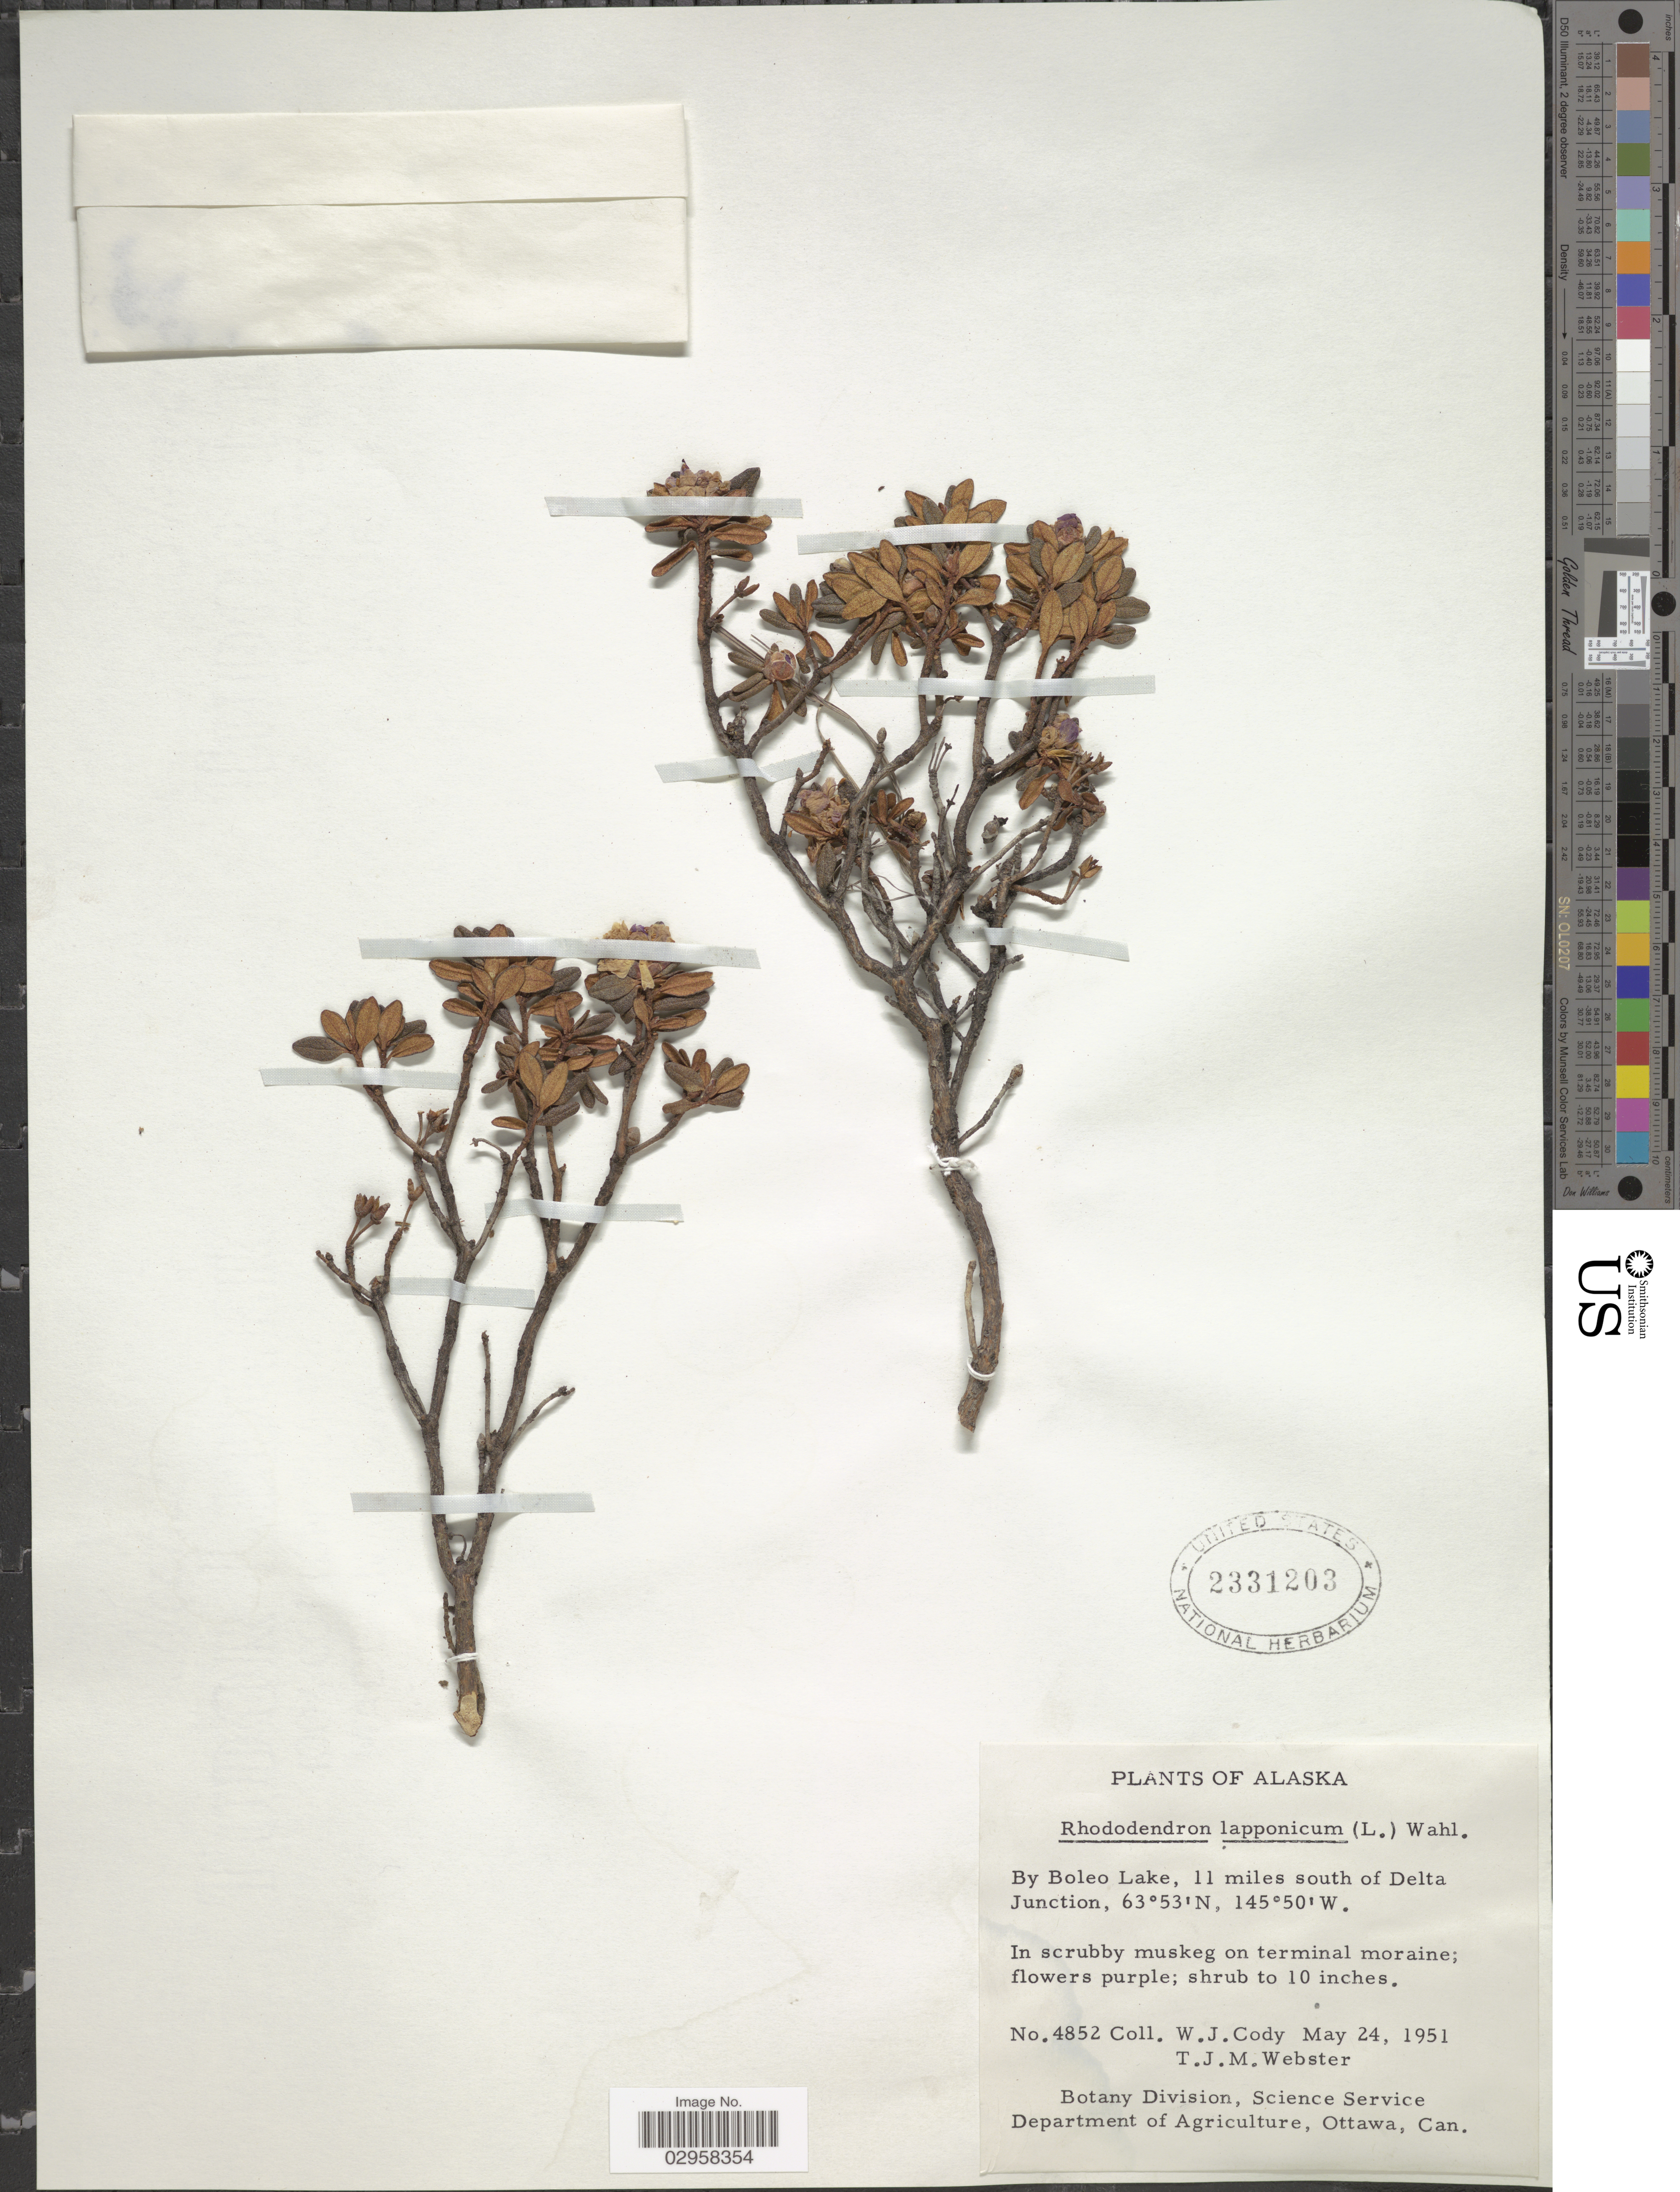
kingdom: Plantae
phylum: Tracheophyta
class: Magnoliopsida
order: Ericales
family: Ericaceae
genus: Rhododendron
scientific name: Rhododendron lapponicum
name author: (L.) Wahlenb.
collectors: W. Cody & T. J. Webster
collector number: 4852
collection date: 1951-05-24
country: United States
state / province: Alaska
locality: By Boleo Lake, 11 miles south of Delta Junction.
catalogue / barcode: US 2331203